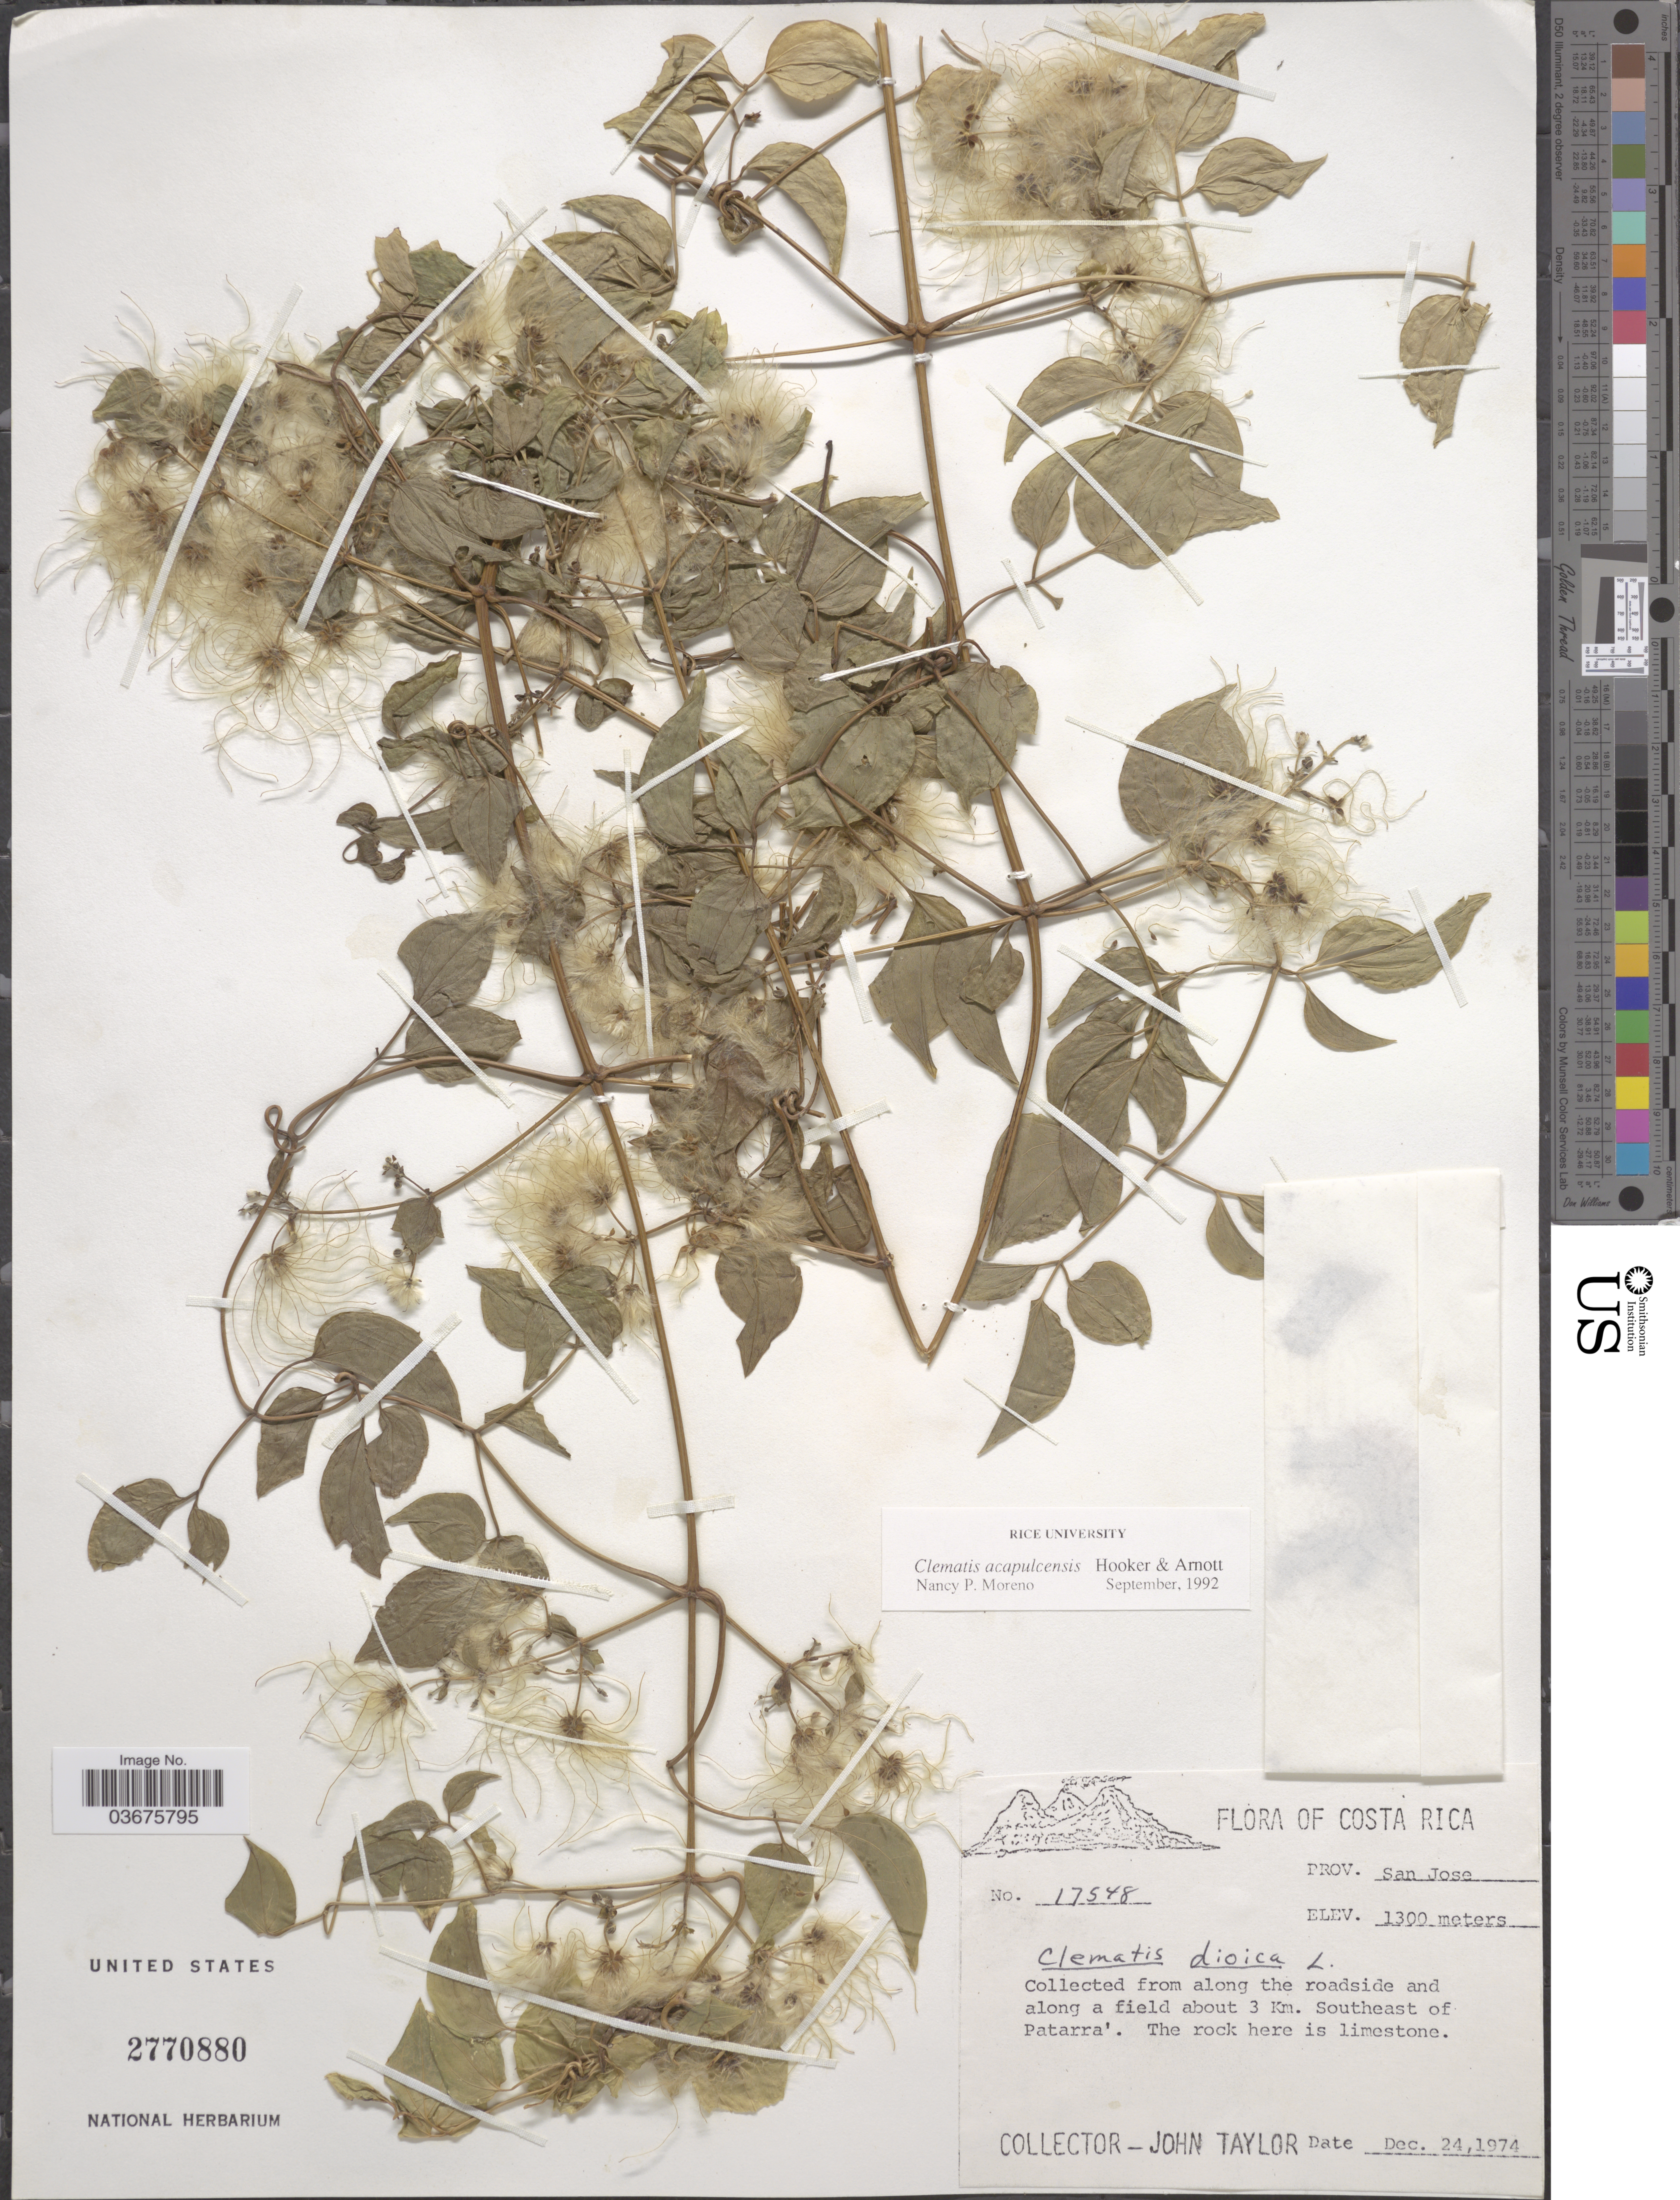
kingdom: Plantae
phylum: Tracheophyta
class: Magnoliopsida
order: Ranunculales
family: Ranunculaceae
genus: Clematis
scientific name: Clematis acapulcensis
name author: Hook. & Arn.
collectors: J. Taylor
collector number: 17548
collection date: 1974-12-24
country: Costa Rica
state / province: San José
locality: Along the roadside and along a field about 3 Km. Southeast of Patarra's.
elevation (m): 1300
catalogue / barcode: US 2770880